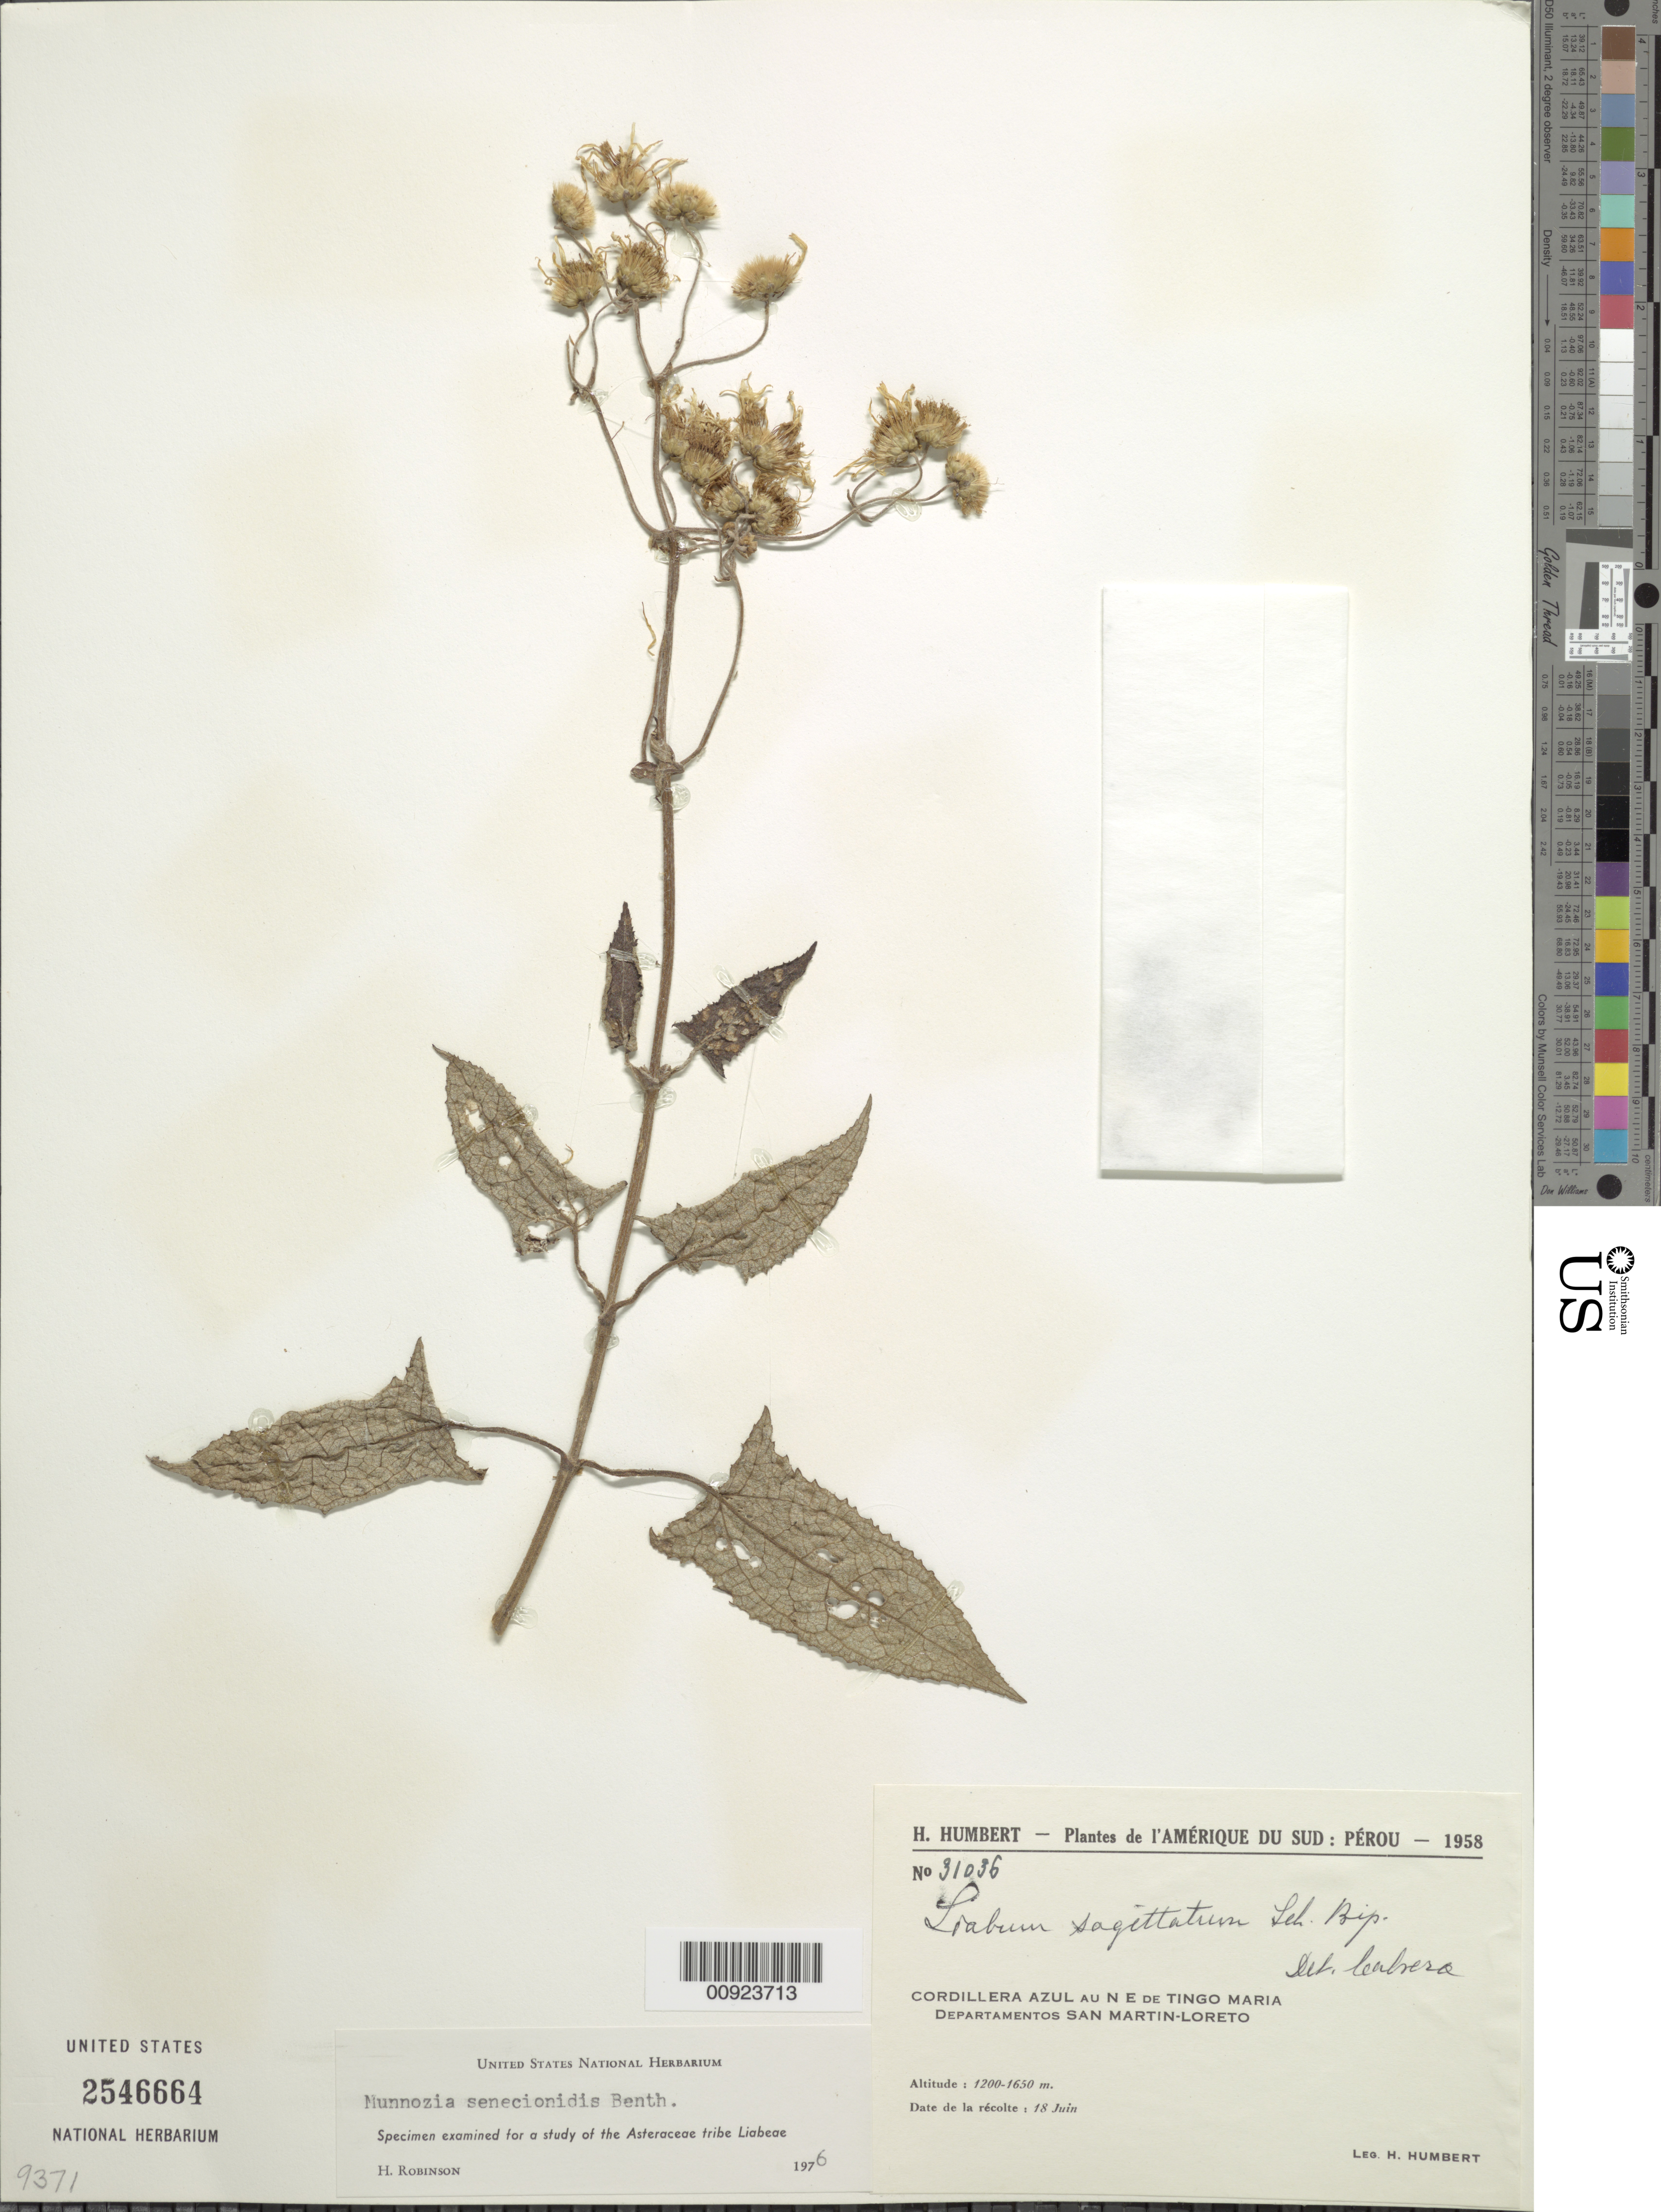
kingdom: Plantae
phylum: Tracheophyta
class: Magnoliopsida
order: Asterales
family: Asteraceae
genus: Munnozia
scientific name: Munnozia senecionidis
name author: Benth.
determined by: Robinson, Harold E., (US)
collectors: H. Humbert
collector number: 31036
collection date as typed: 18 June 1958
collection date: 1958-06-18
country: Peru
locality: Cordillera Azul au NE de Tingo Maria, Departmentos San Martin-Loreto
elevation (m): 1200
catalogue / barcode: US 2546664